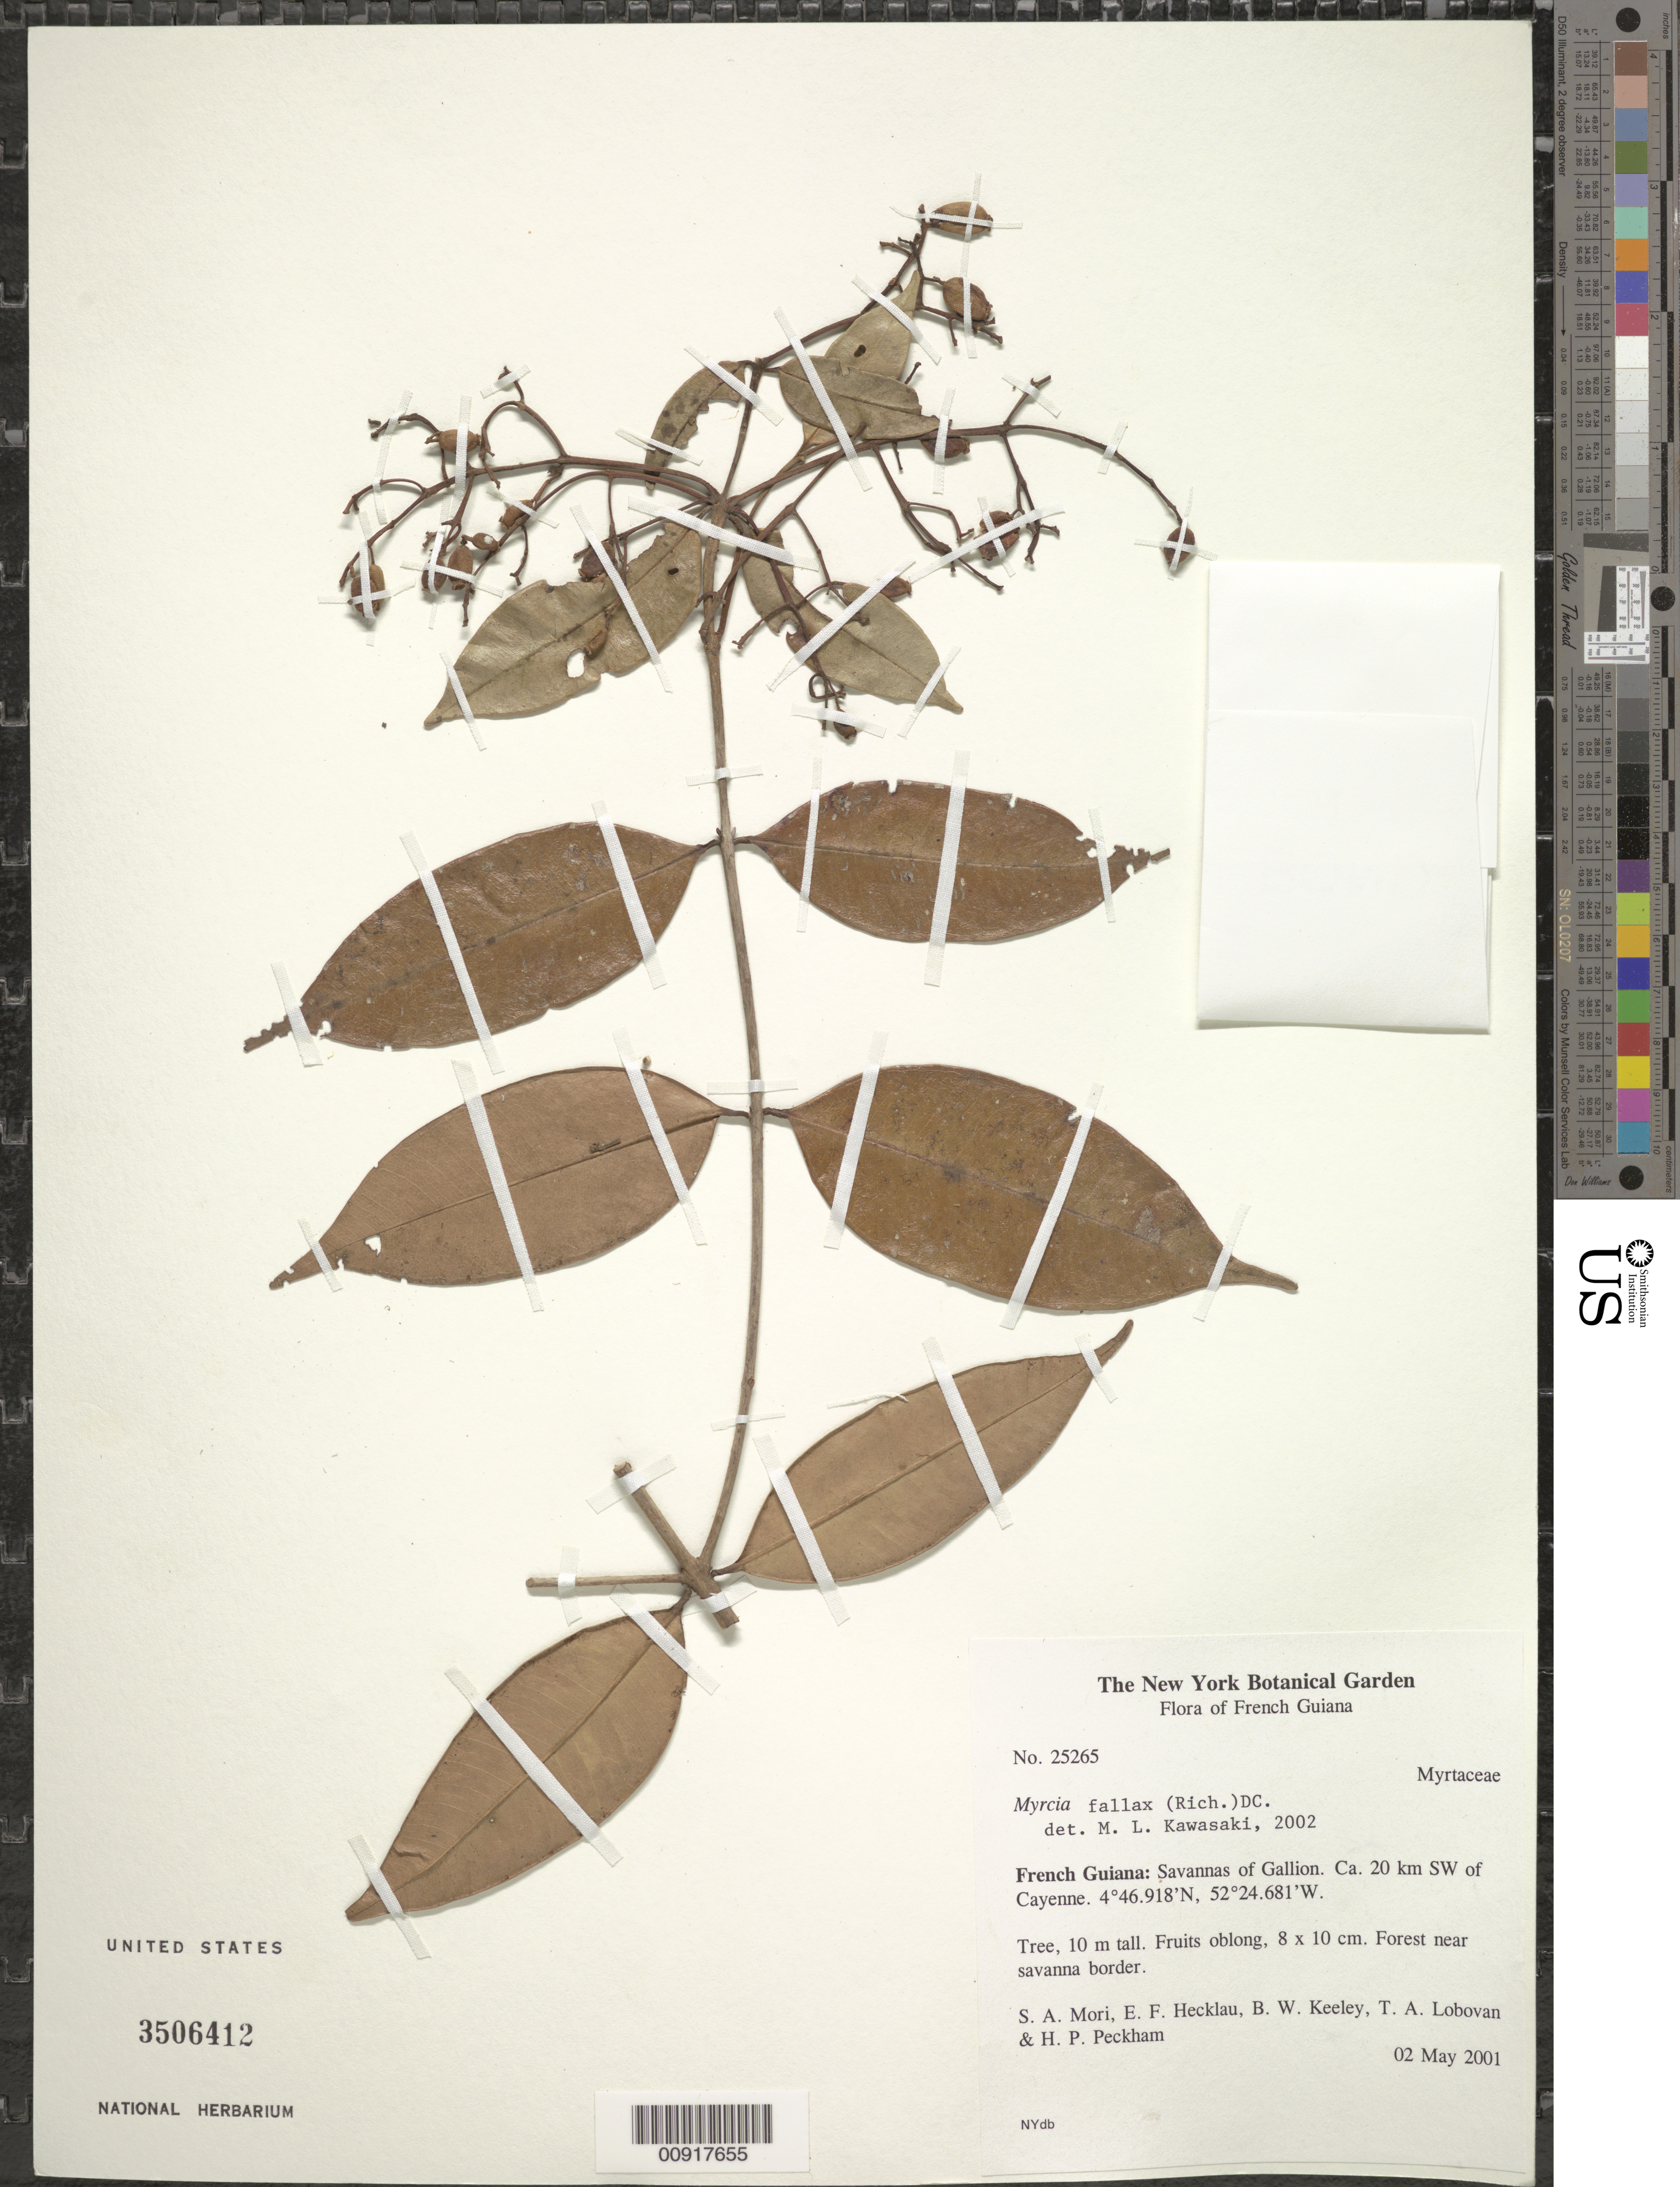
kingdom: Plantae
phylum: Tracheophyta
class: Magnoliopsida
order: Myrtales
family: Myrtaceae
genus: Myrcia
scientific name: Myrcia fallax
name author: (Rich.) DC.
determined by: Kawasaki, María L.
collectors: S. Mori, E. Hecklau, B. W. Keeley, T. Lobova, J. Moonen & H. Peckham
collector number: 25265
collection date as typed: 2-May-01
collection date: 2001-05-02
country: French Guiana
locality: Cayenne, 20 km SW; savannas of Gallion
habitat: Forest near savanna border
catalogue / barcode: US 3506412